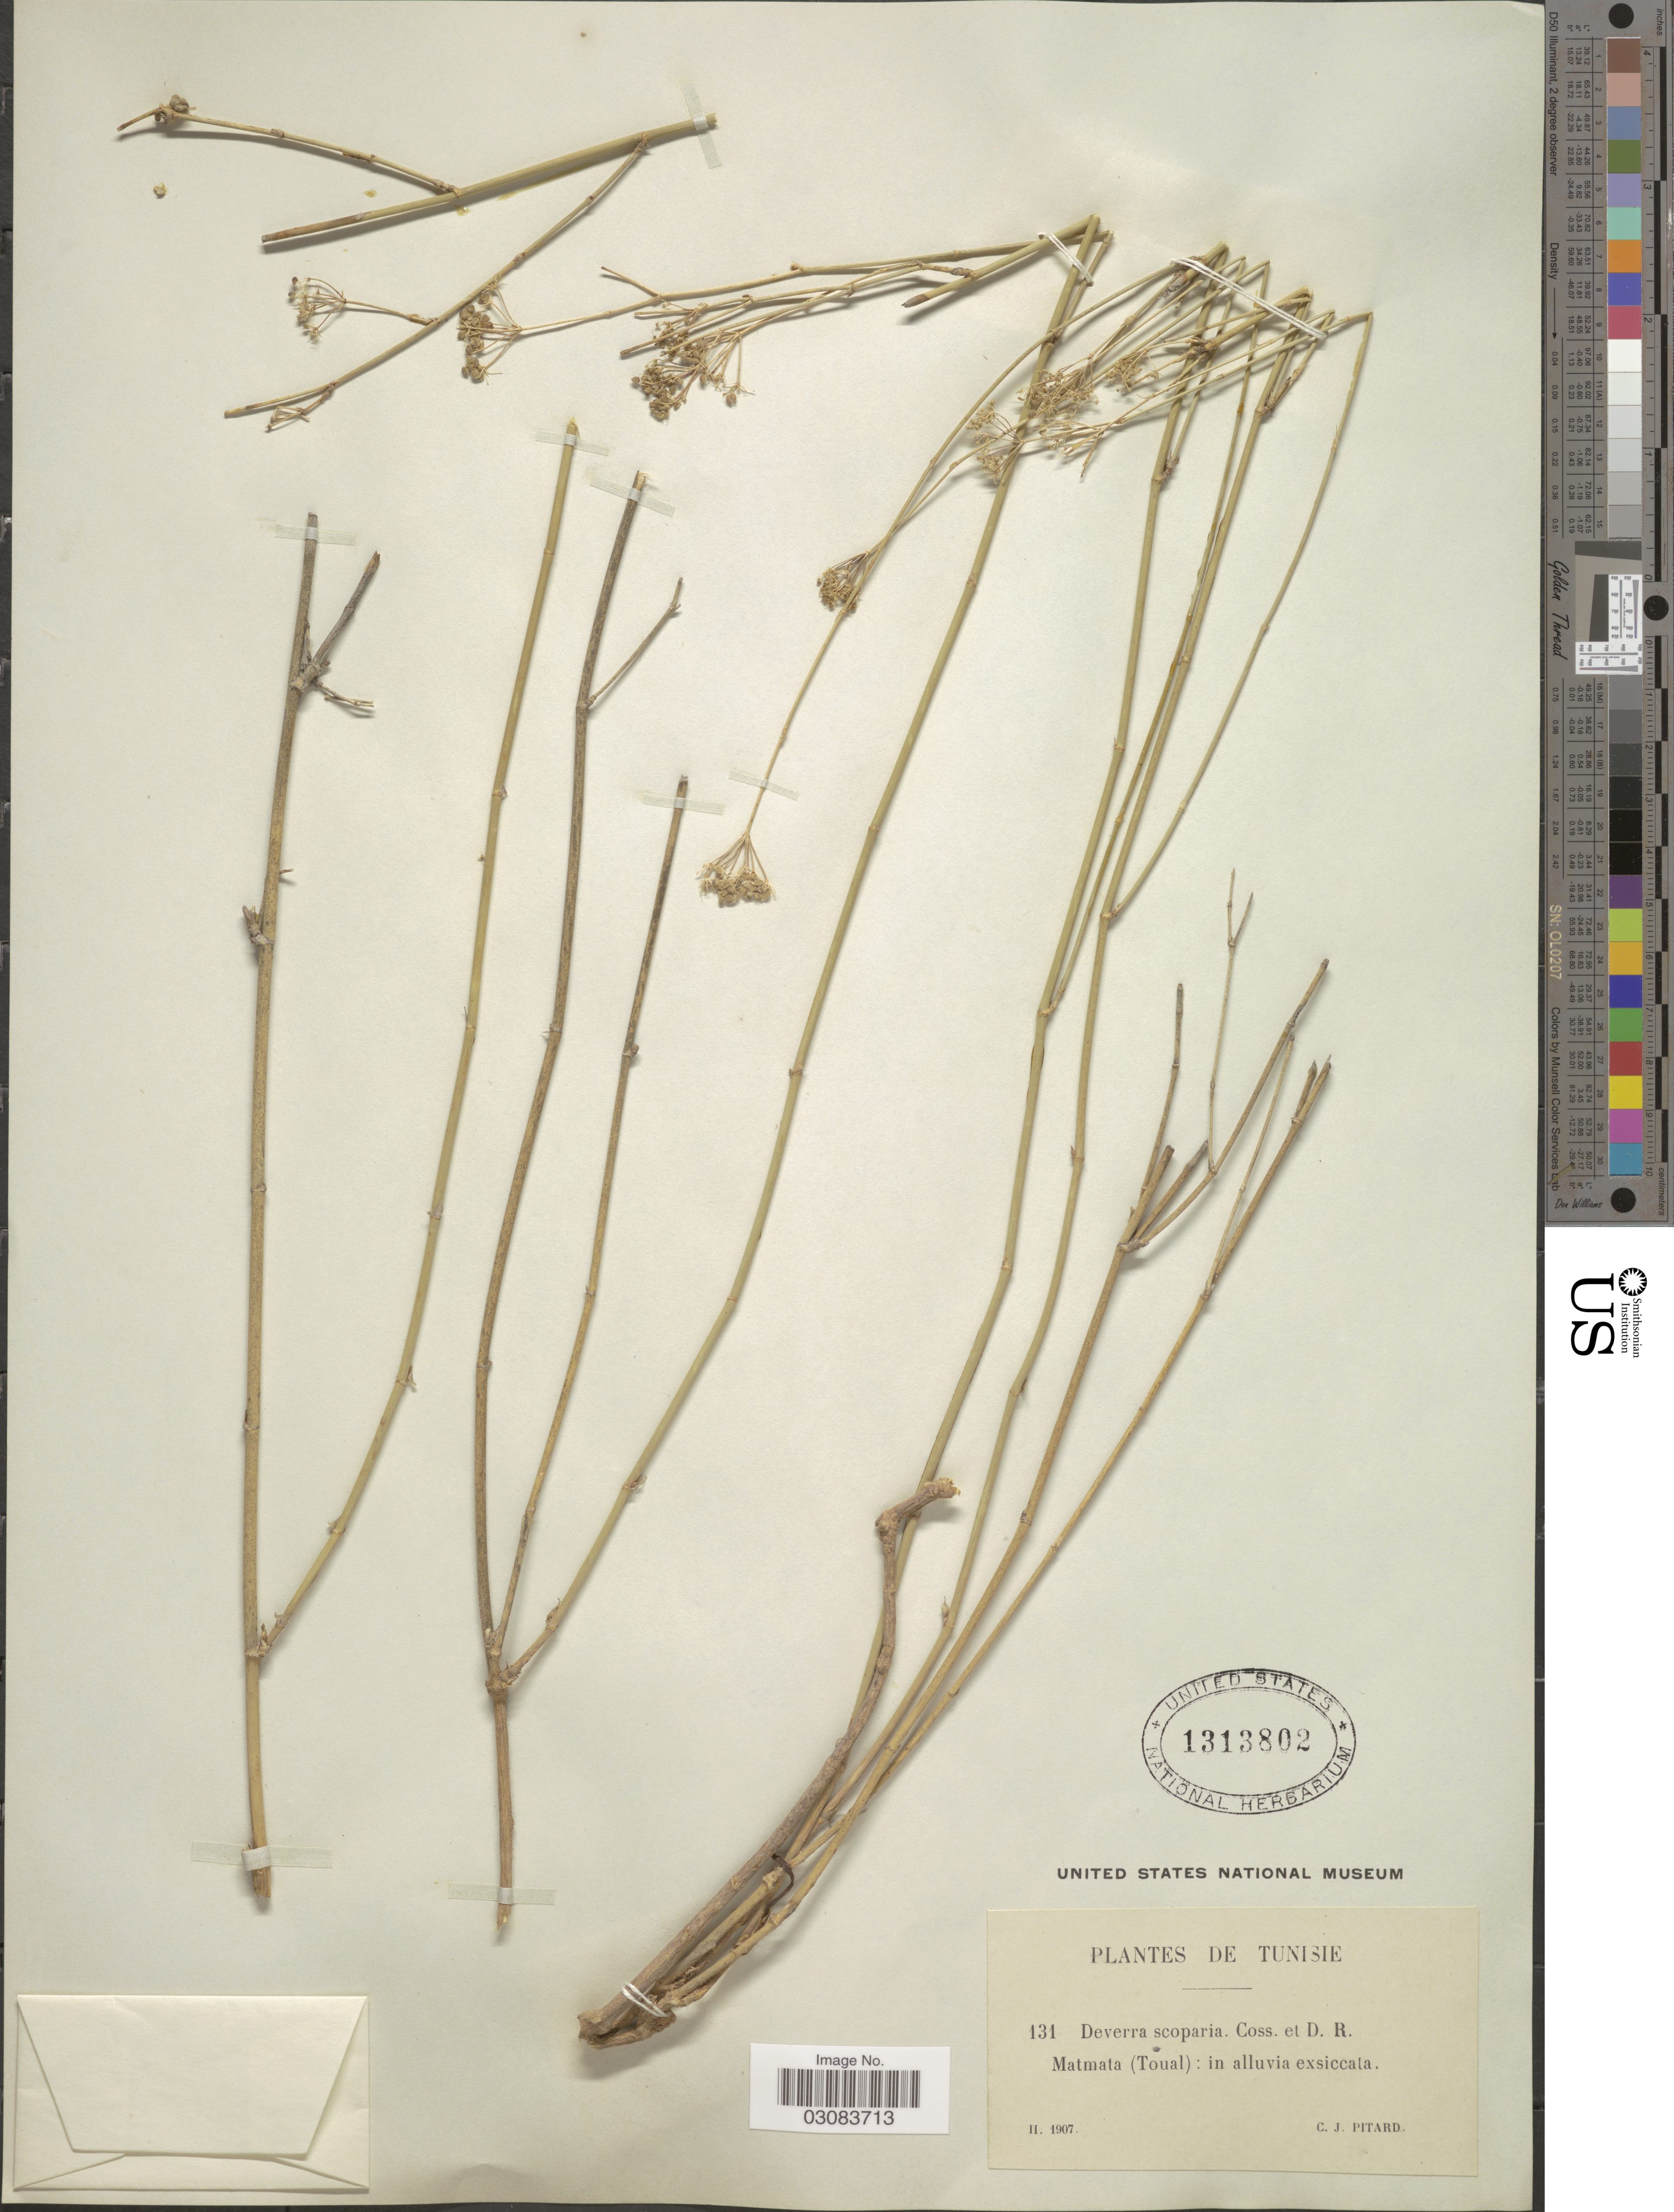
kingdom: Plantae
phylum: Tracheophyta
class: Magnoliopsida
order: Apiales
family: Apiaceae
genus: Deverra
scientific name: Deverra scoparia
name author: Coss. & Durieu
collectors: C. Pitard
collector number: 131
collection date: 1907-02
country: Tunisia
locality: Tunisie. Matmata (Toual): in alluvia exsiccata.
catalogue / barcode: US 1313802